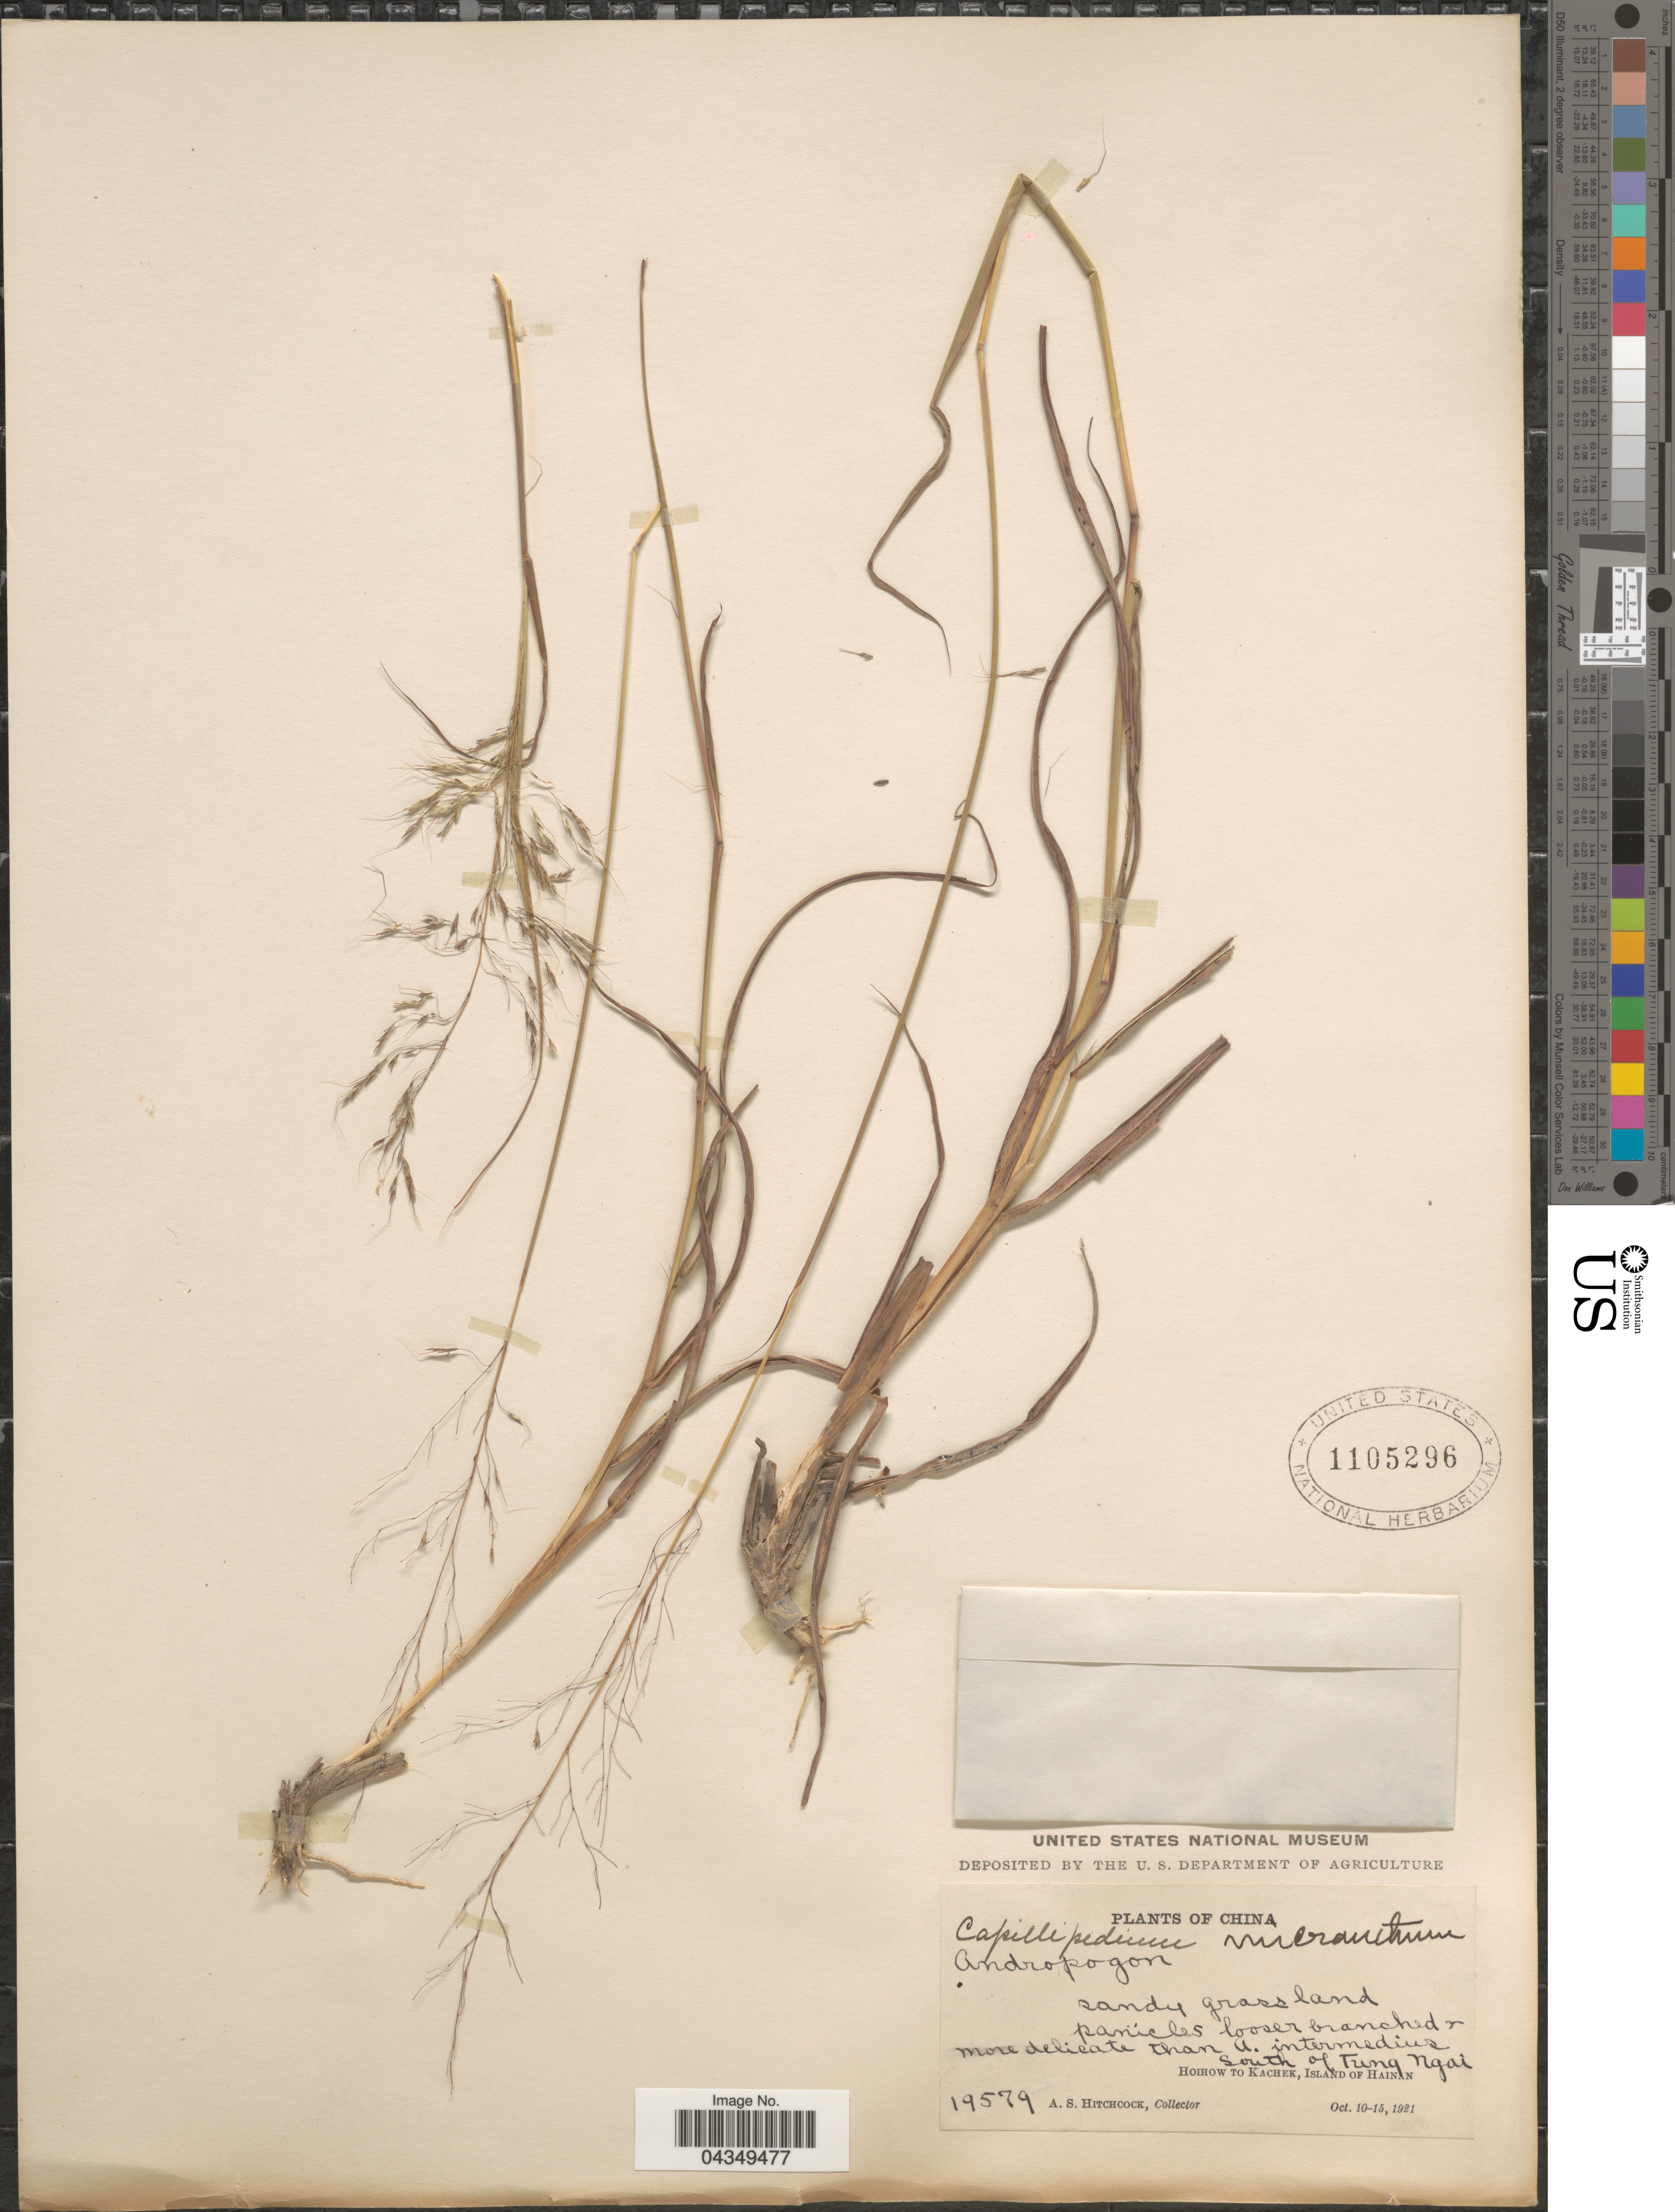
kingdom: Plantae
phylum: Tracheophyta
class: Liliopsida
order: Poales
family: Poaceae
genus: Capillipedium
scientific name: Capillipedium parviflorum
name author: (R. Br.) Stapf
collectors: A. S. Hitchcock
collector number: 19579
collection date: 1921-10-10/1921-10-15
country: China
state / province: Hainan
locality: South of Tung Ngai. Hoihow to Kachek, Island of Hainan.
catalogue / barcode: US 1105296